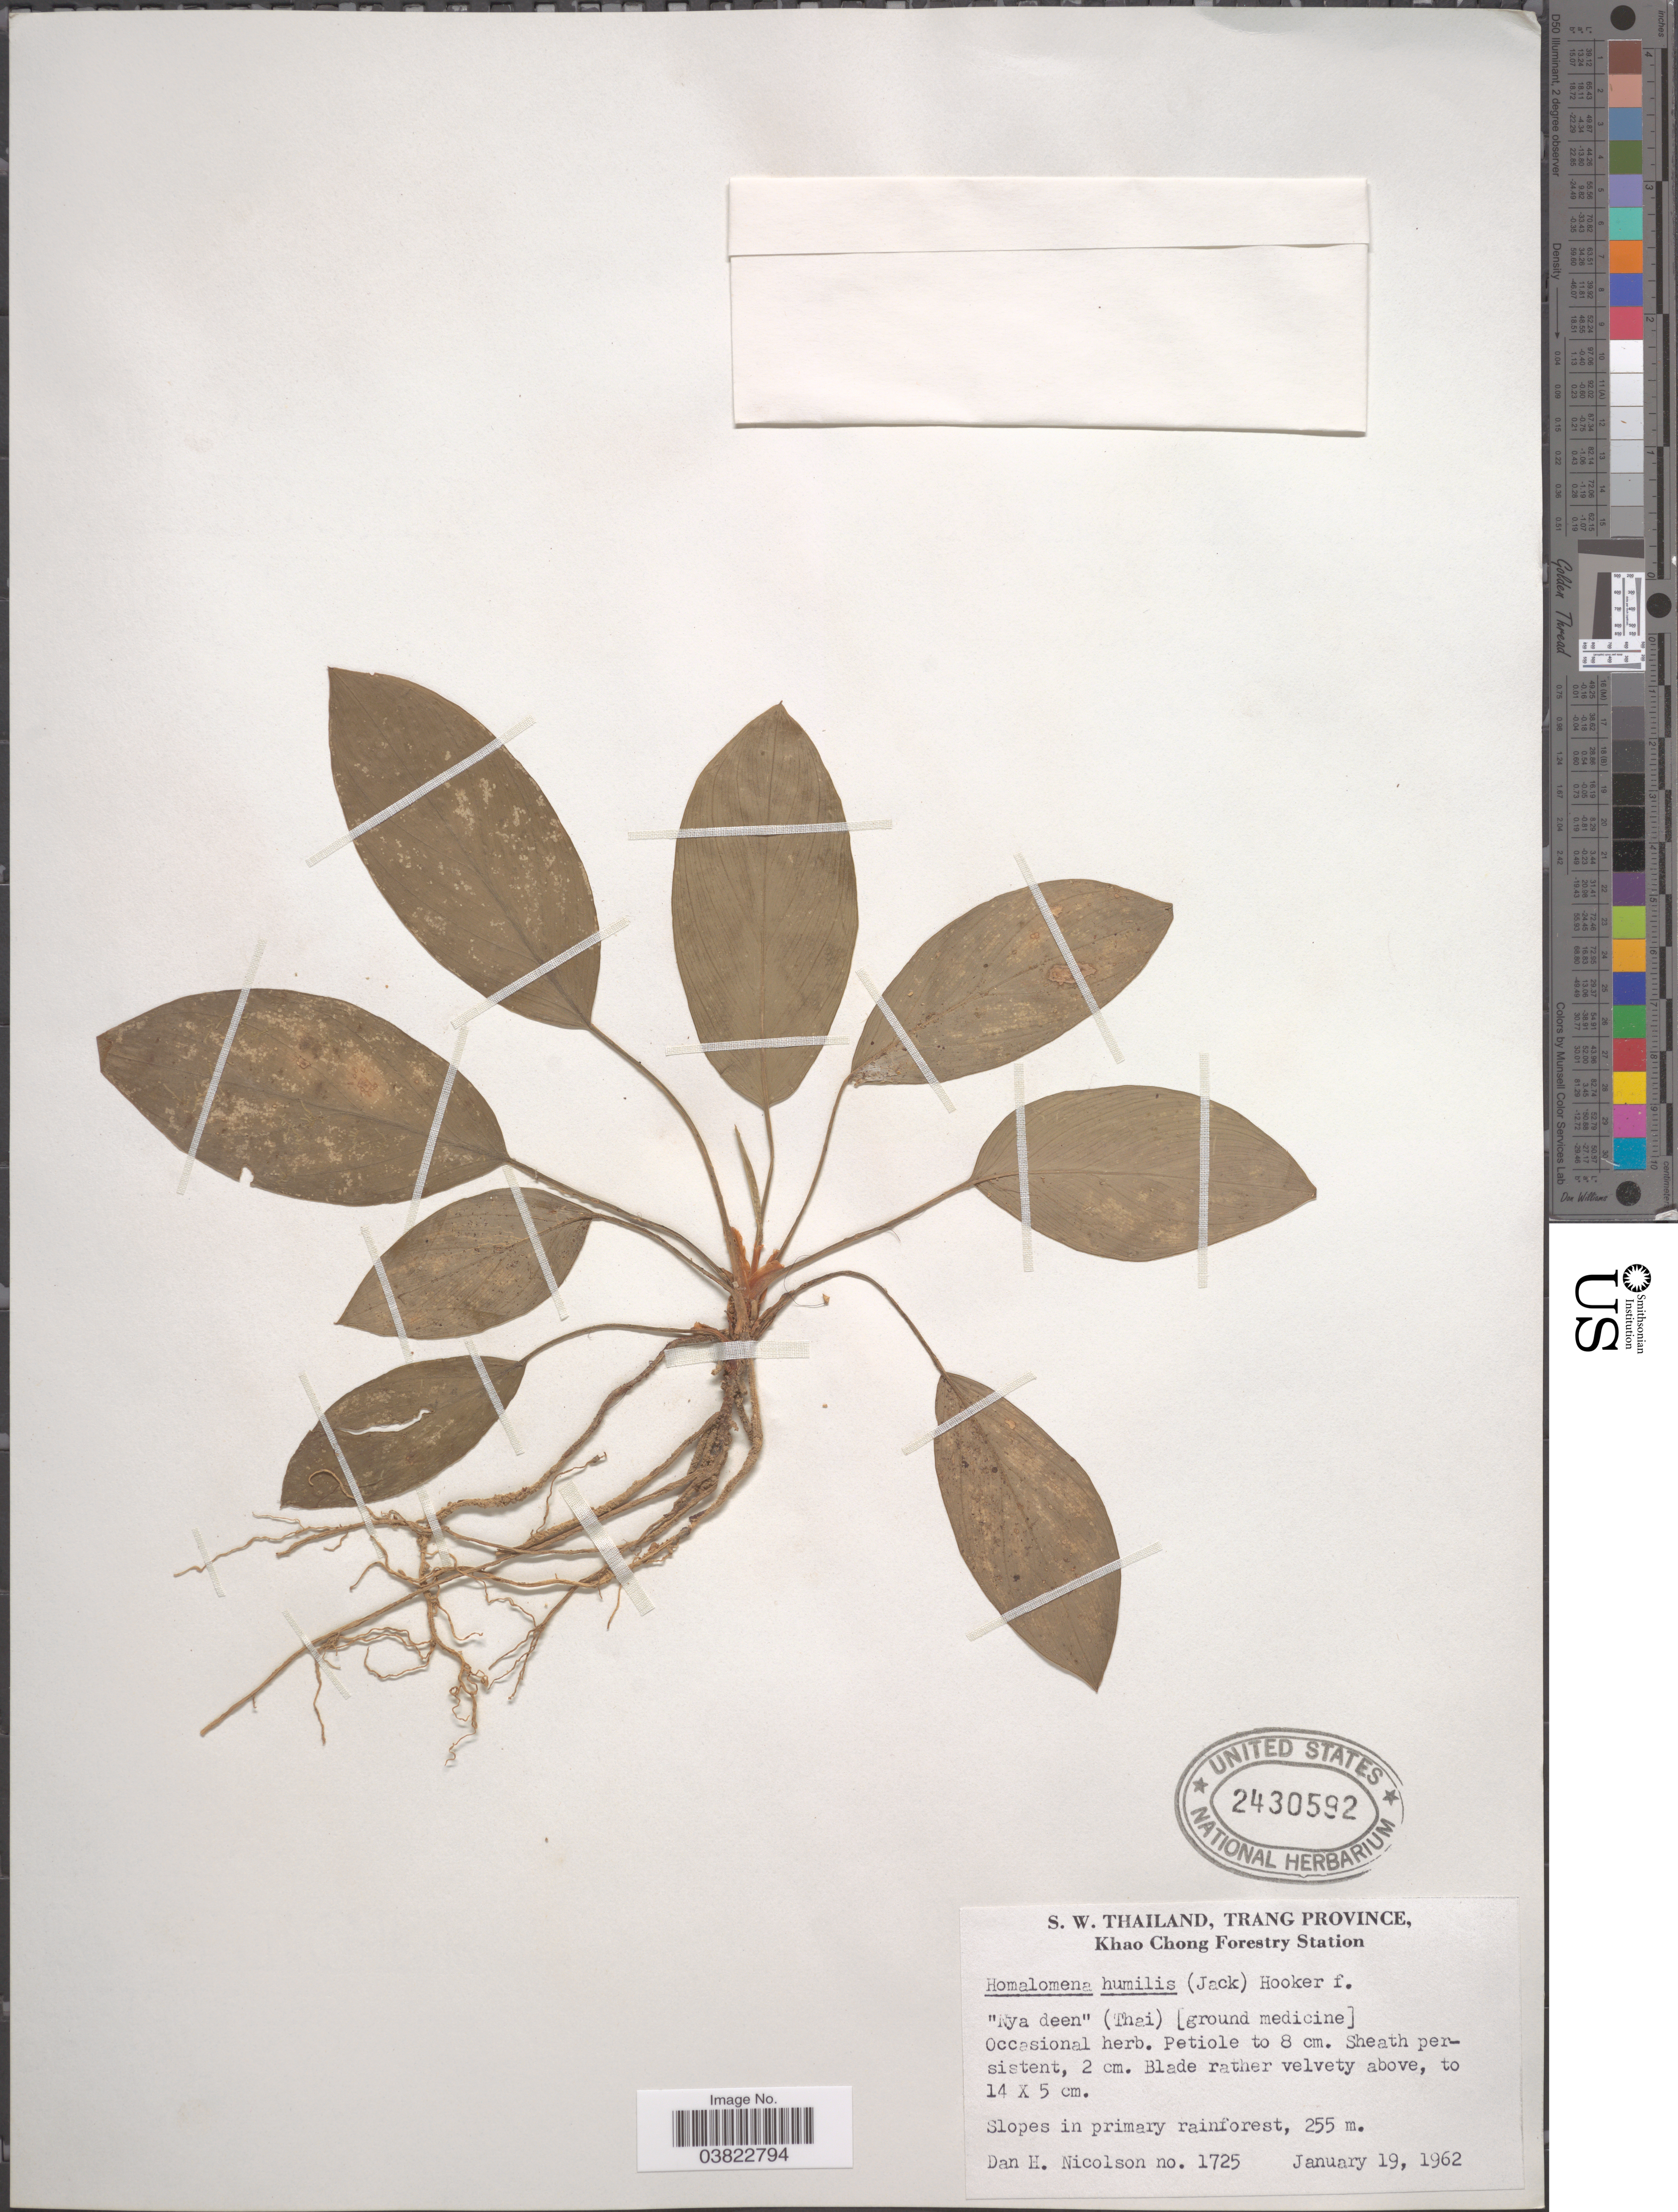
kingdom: Plantae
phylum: Tracheophyta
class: Liliopsida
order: Alismatales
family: Araceae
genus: Homalomena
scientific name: Homalomena humilis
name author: (Jack) Hook. f.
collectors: D. H. Nicolson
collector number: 1725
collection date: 1962-01-19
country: Thailand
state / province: Trang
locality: S.W. Thailand. Khao Chong Forestry Station.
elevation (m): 255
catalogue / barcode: US 2430592